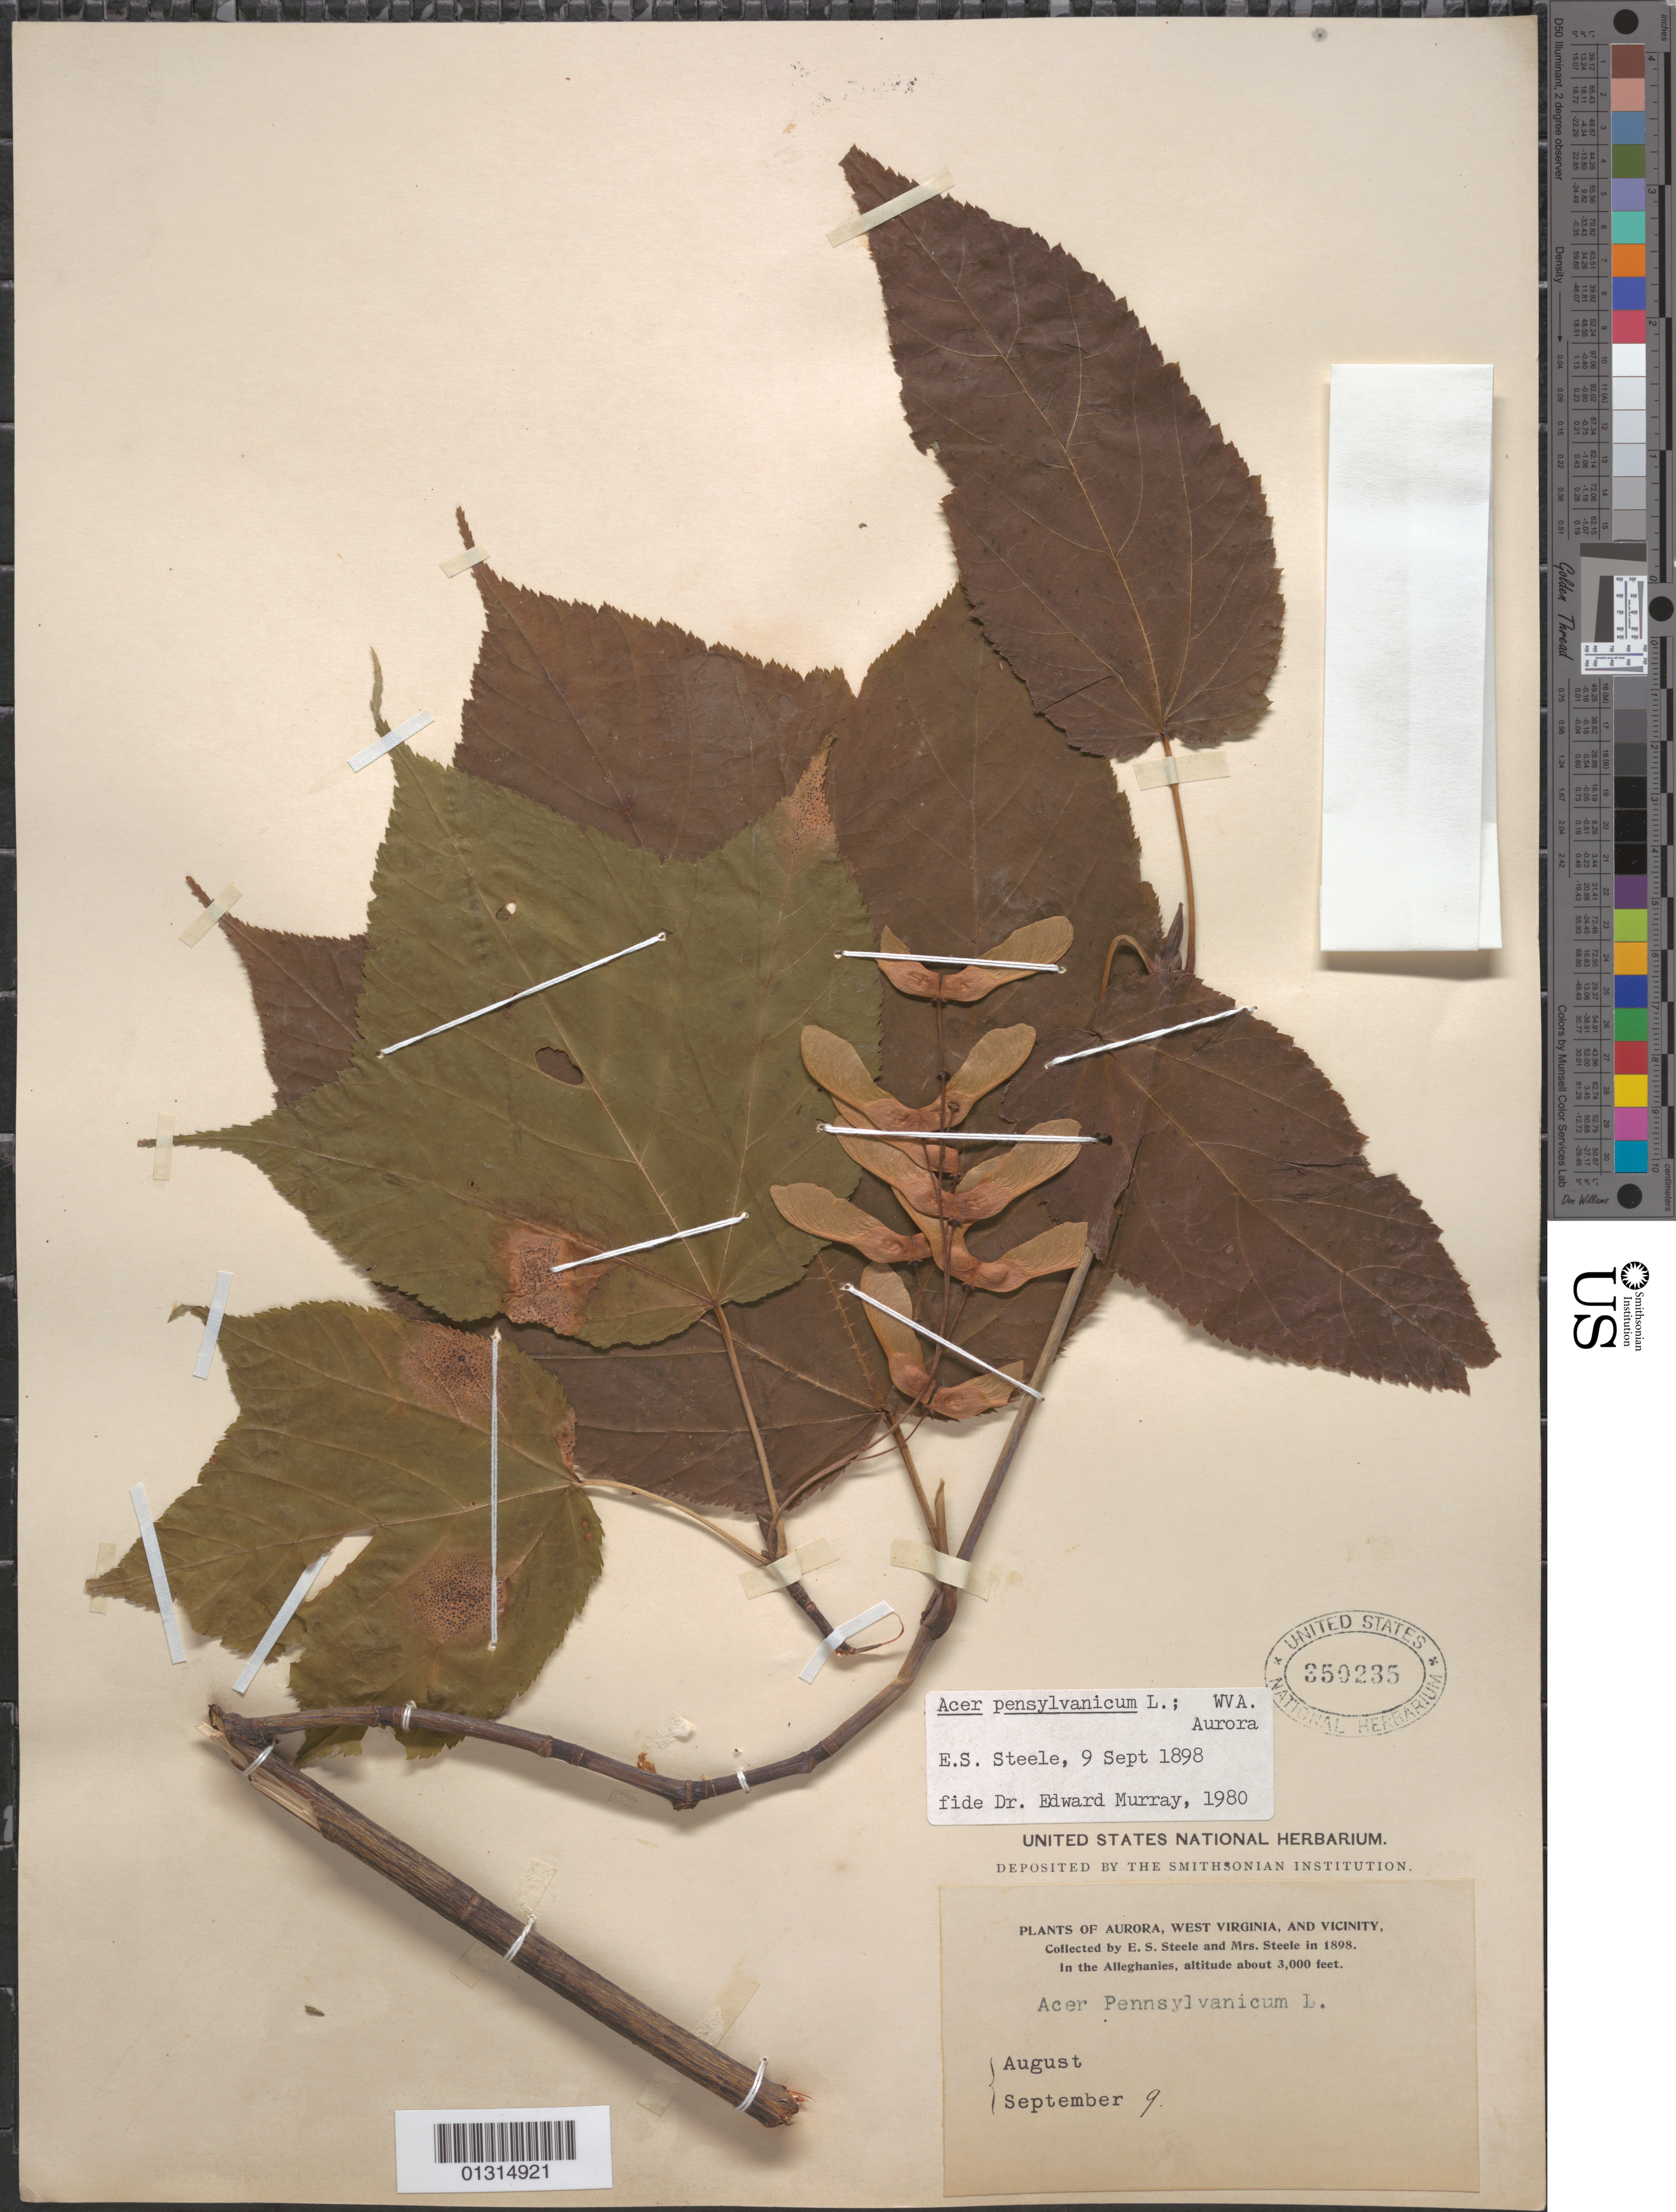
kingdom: Plantae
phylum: Tracheophyta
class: Magnoliopsida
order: Sapindales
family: Sapindaceae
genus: Acer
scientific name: Acer pensylvanicum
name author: L.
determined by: Murray, Edward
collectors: E. Steele & Mrs. E. S. Steele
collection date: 1898-08,1898-09-09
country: United States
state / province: West Virginia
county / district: Preston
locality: Aurora, and vicinity; in the Alleghanies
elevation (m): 914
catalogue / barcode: US 350235